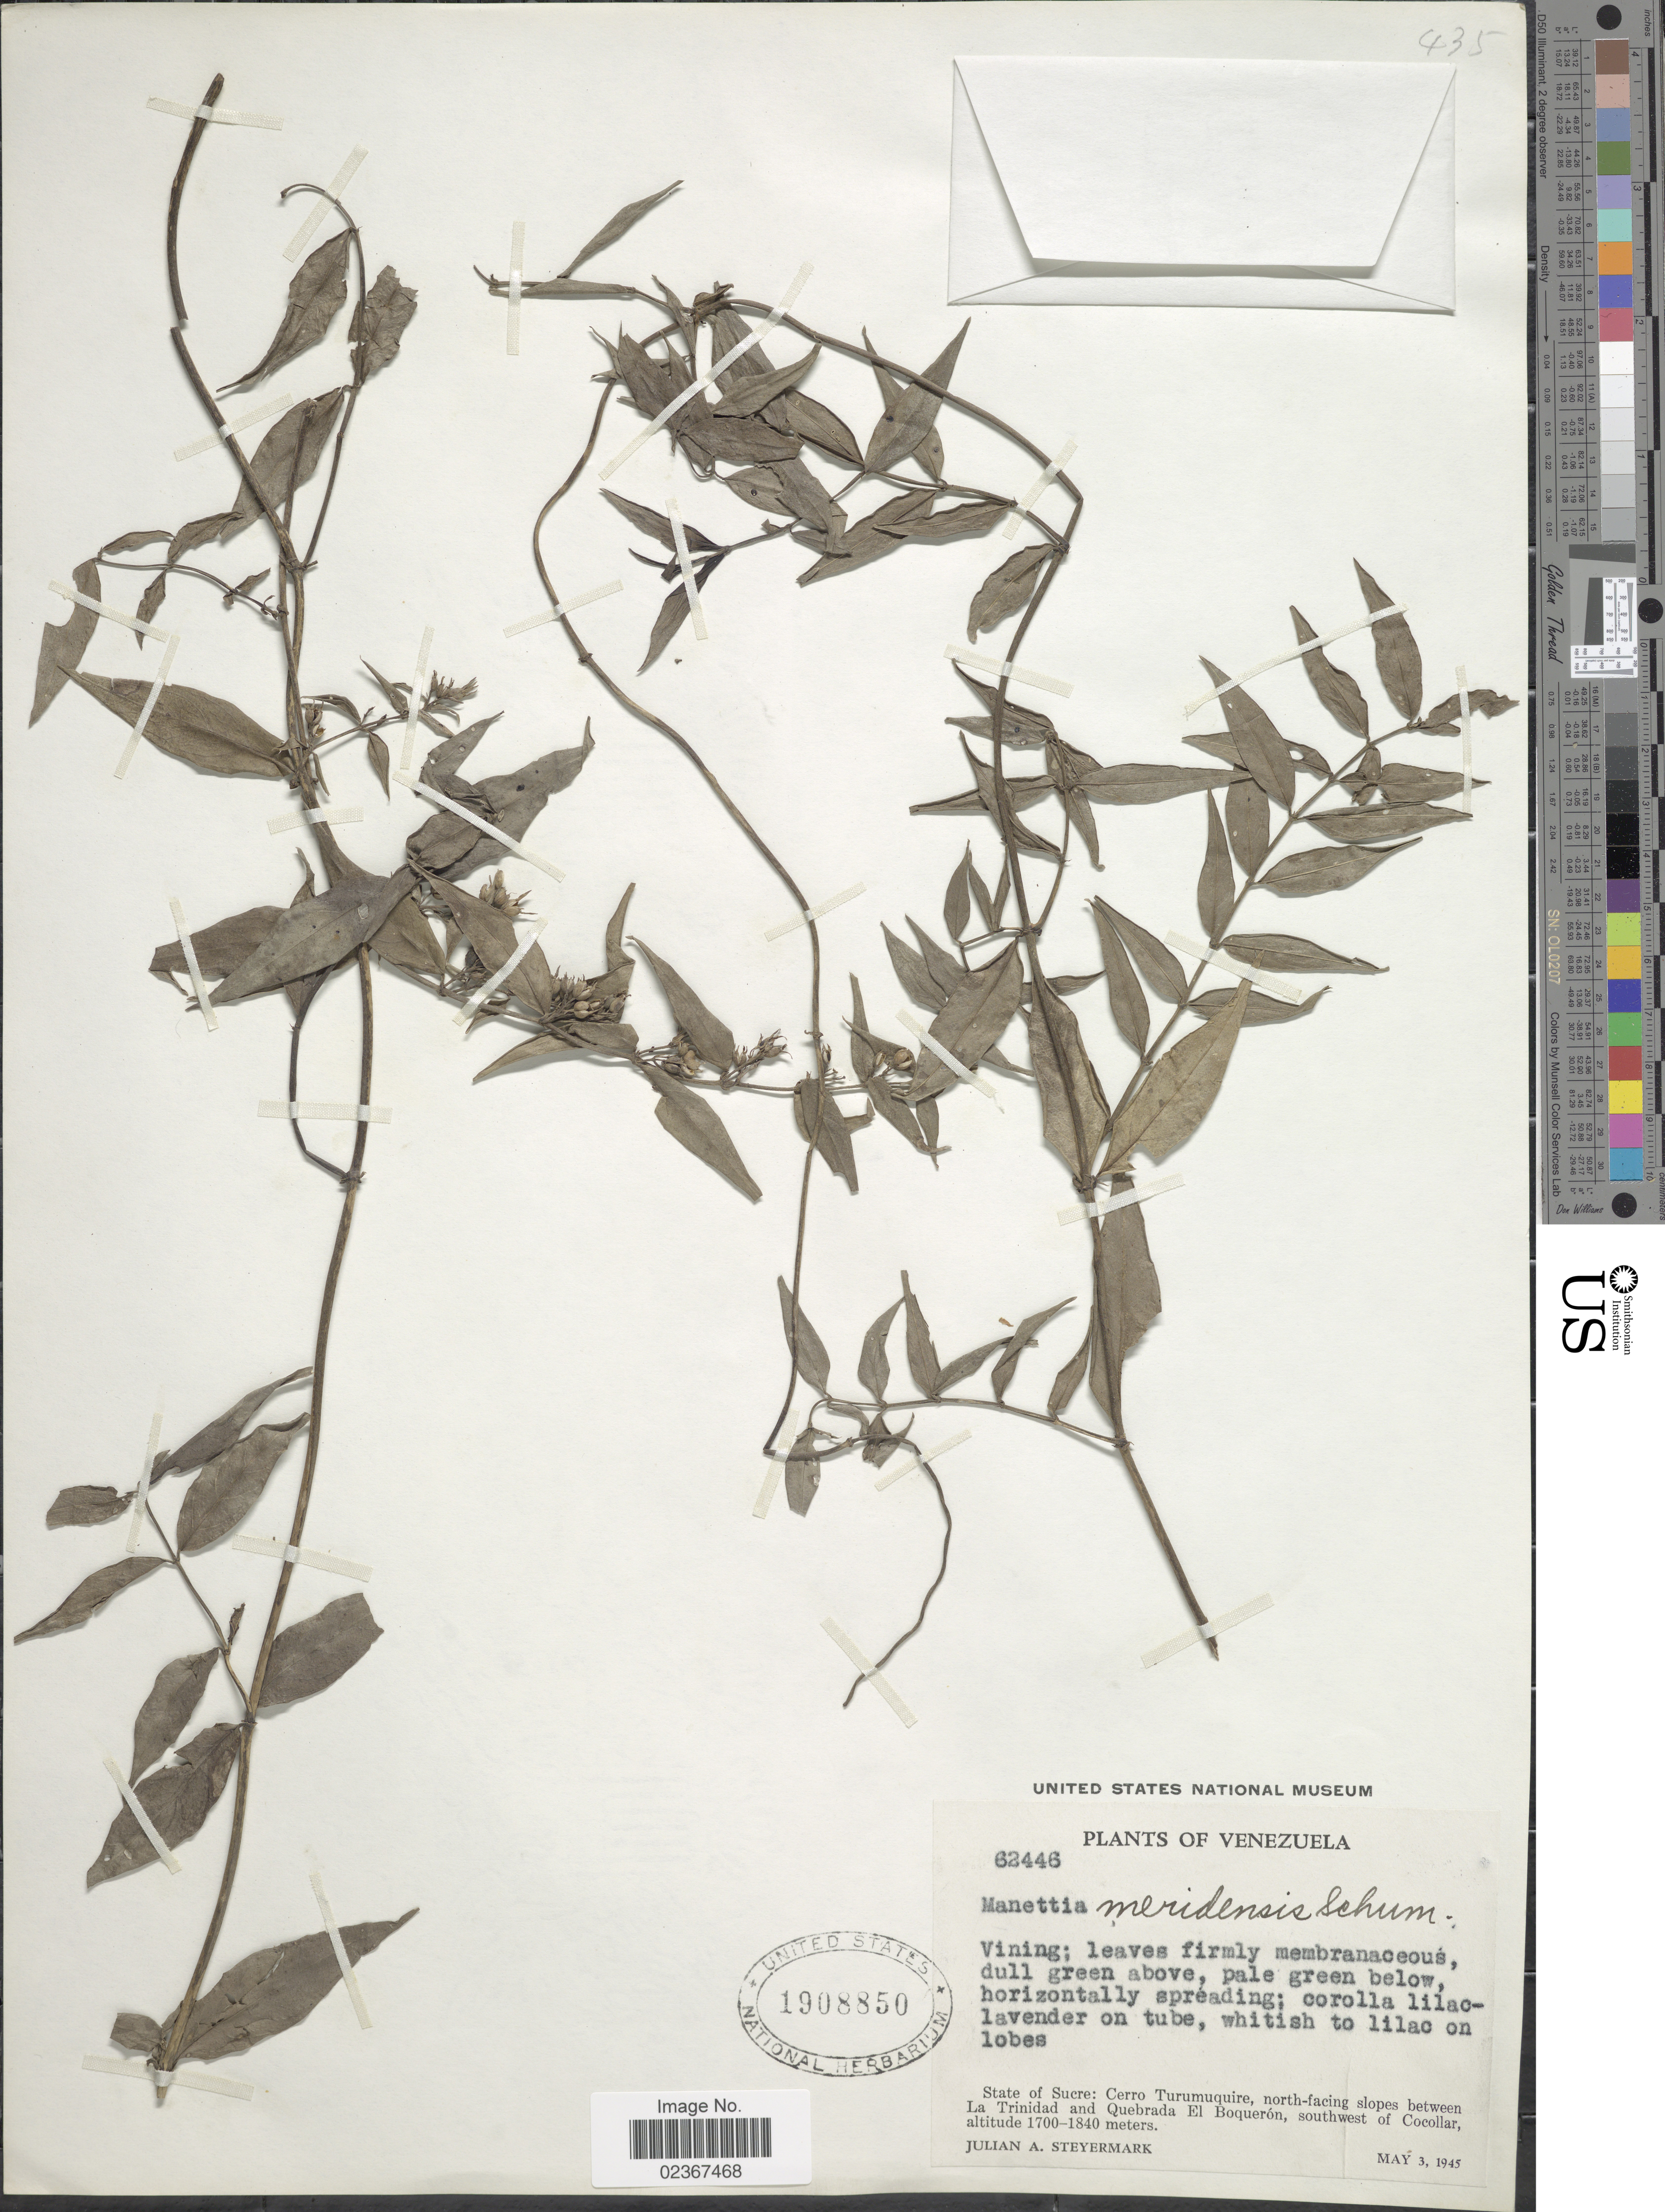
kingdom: Plantae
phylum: Tracheophyta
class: Magnoliopsida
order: Gentianales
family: Rubiaceae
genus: Manettia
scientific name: Manettia meridensis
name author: K. Schum.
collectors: J. Steyermark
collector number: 62446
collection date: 1945-05-03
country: Colombia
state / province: Sucre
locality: Cerro Turumuquire, north-facing slopes between La Trinidad and Quebrada El Boqueron, southwest of Cocollar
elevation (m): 1700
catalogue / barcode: US 1908850